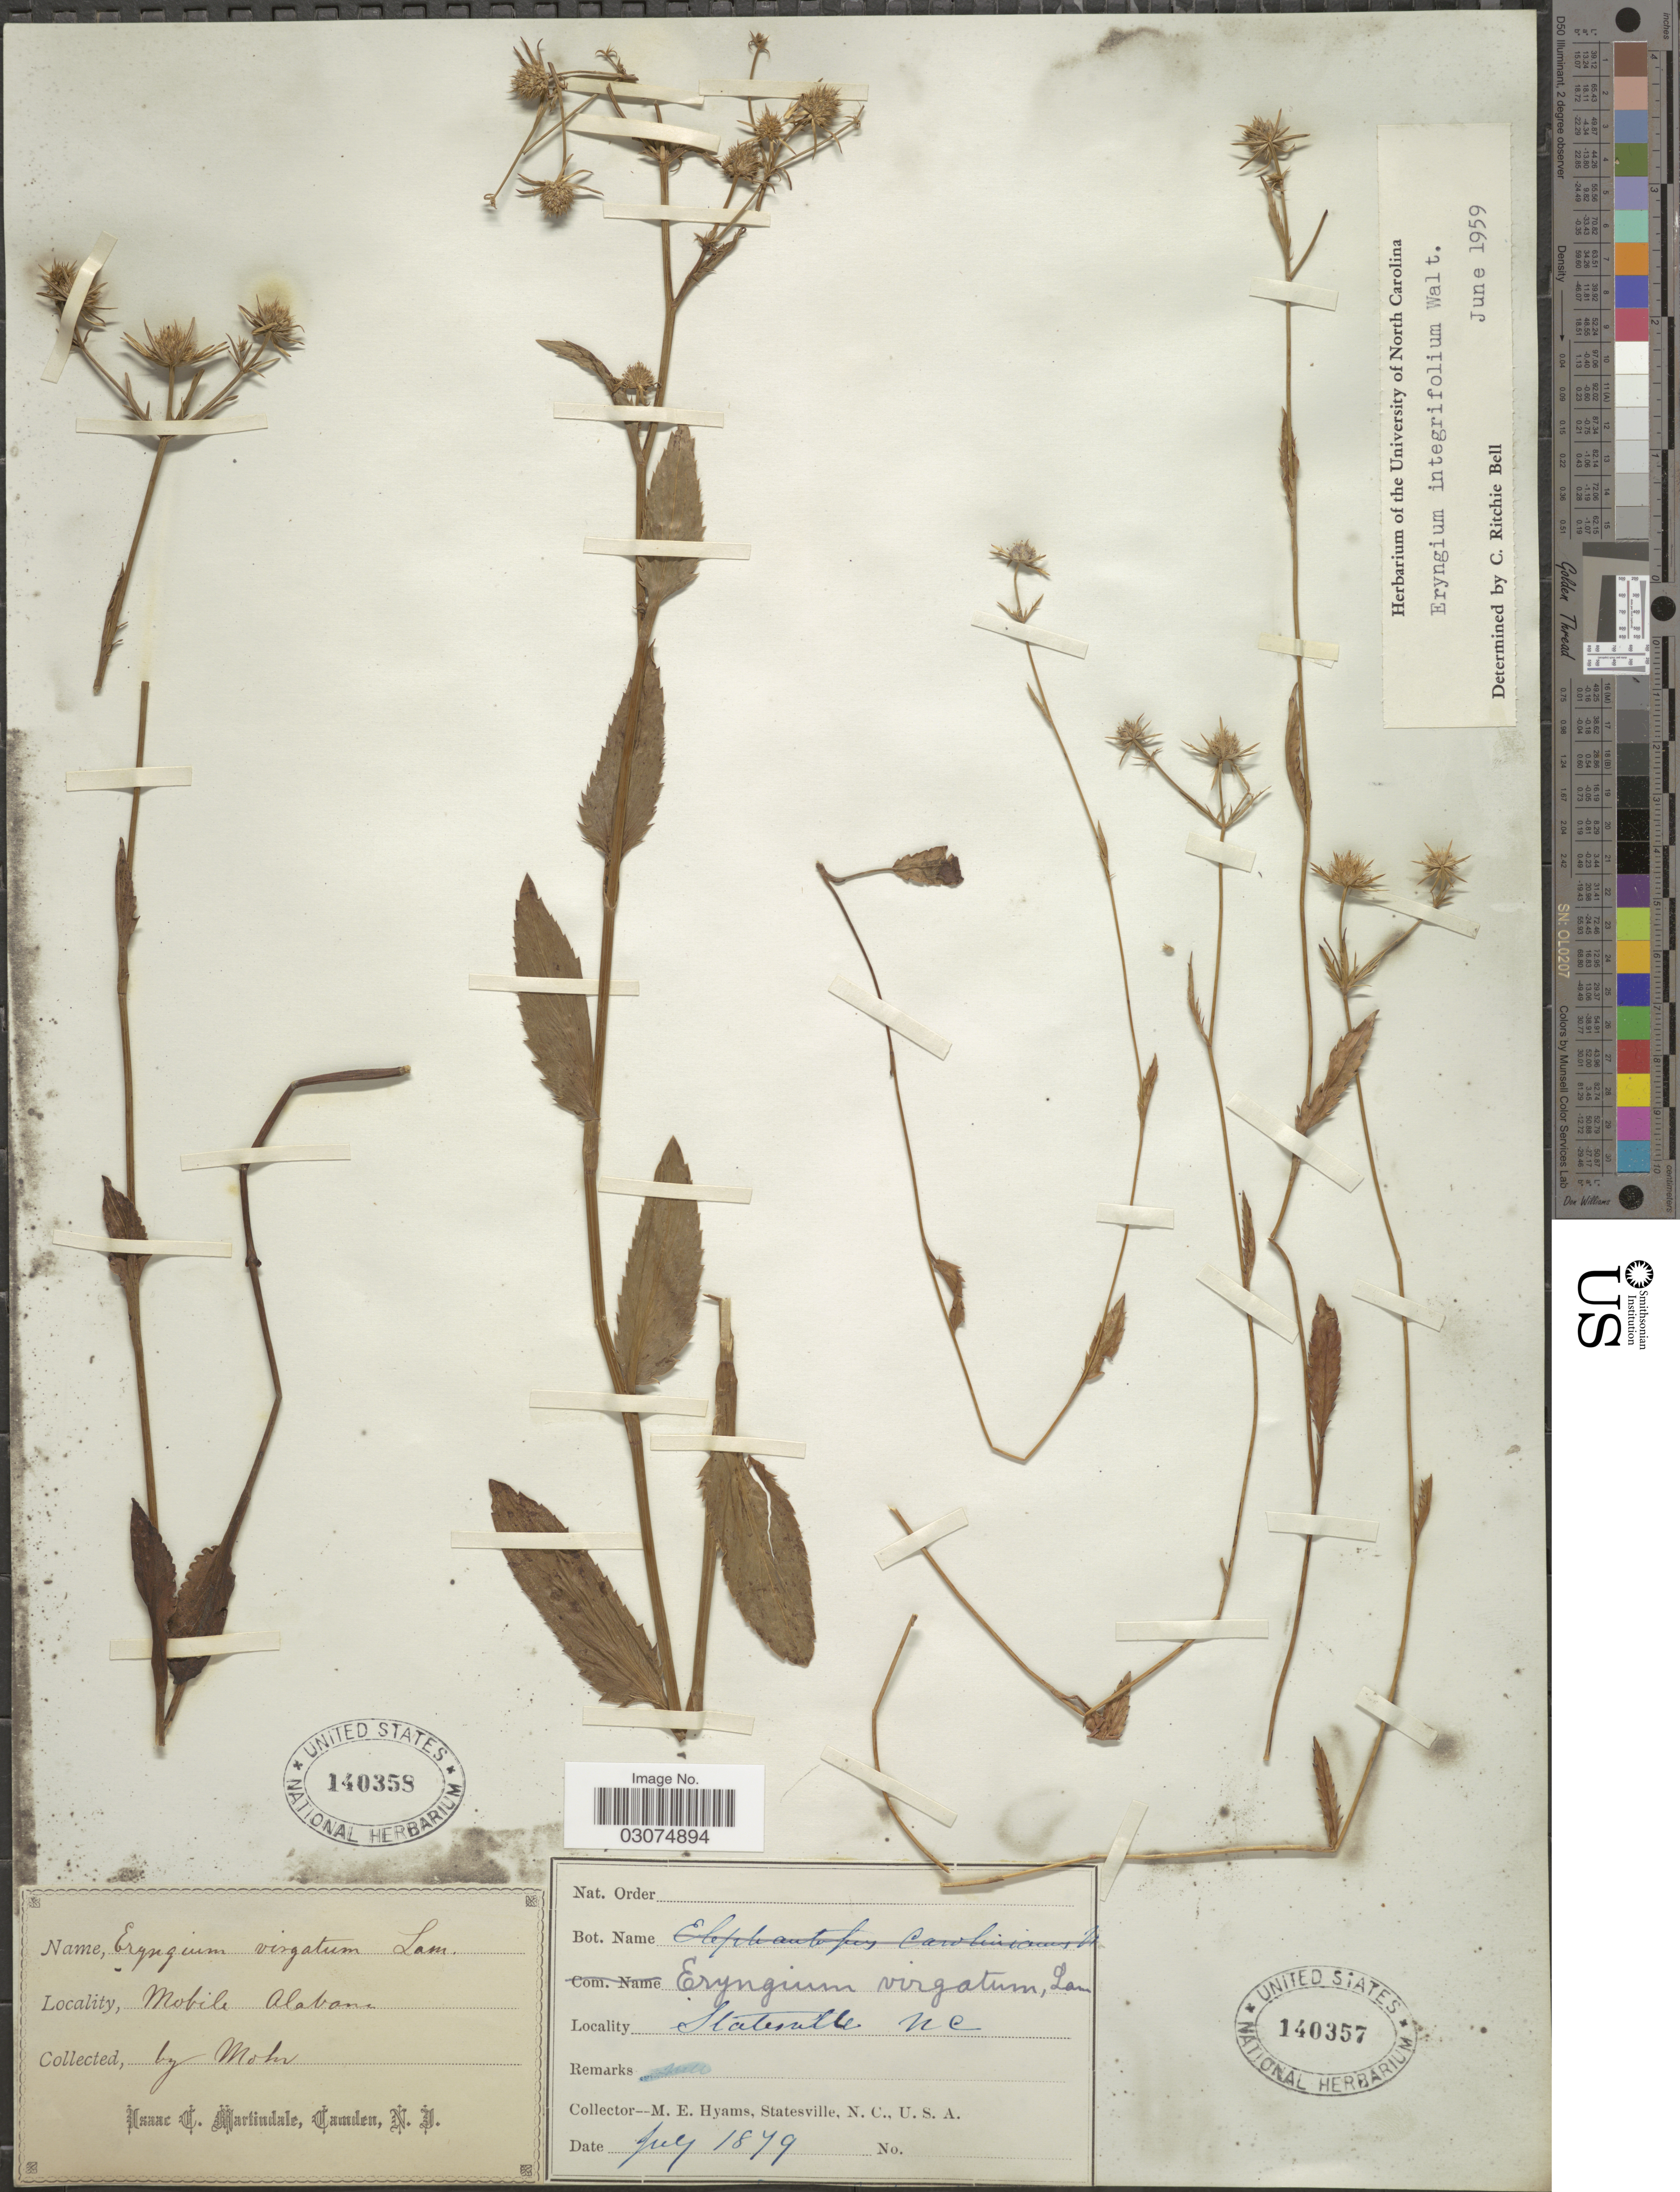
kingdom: Plantae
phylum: Tracheophyta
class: Magnoliopsida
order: Apiales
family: Apiaceae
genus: Eryngium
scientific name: Eryngium integrifolium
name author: Walter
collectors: Mohr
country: United States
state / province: Alabama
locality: Mobile. Alabama.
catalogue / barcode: US 140358-2